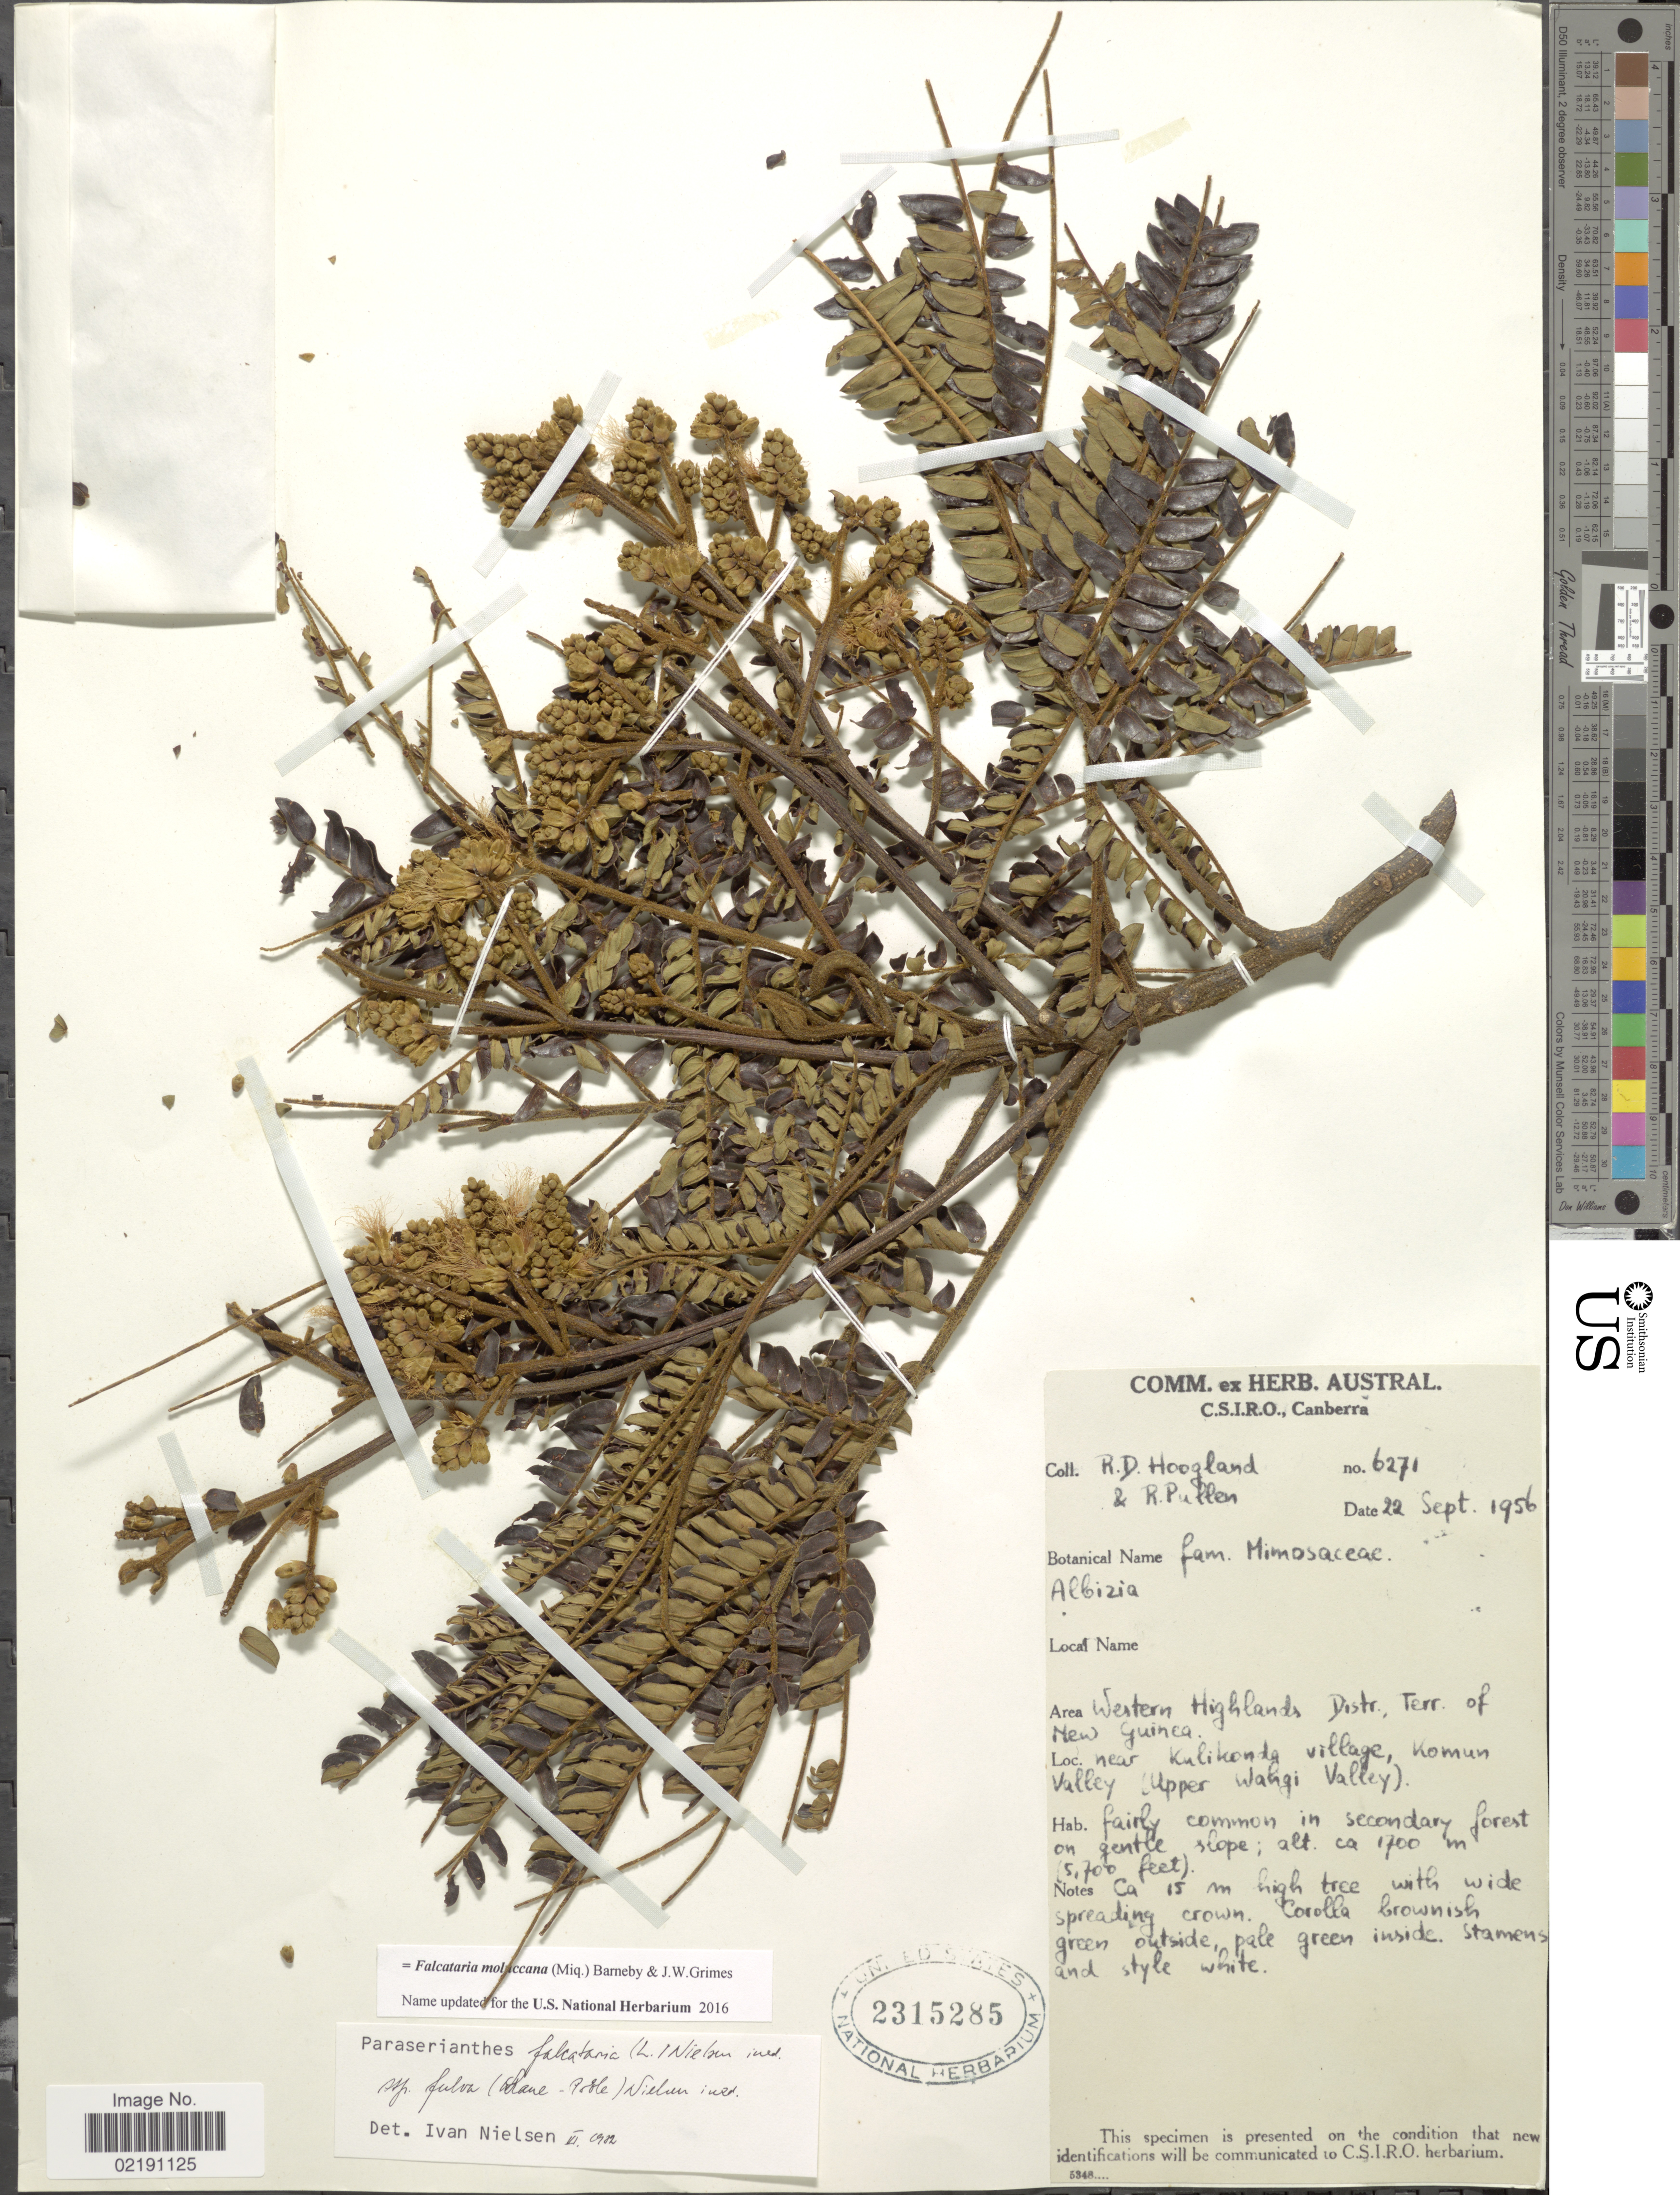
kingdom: Plantae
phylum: Tracheophyta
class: Magnoliopsida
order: Fabales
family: Fabaceae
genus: Falcataria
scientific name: Falcataria moluccana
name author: (Miq.) Barneby & Grimes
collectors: R. D. Hoogland & R. Pullen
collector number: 6271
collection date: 1956-09-22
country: Papua New Guinea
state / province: Western Highlands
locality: Western Highlands Distr., Terr. of New Guinea. Near Kulikonda village, Komun Valley (Upper Wahgi Valley)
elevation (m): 1700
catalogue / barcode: US 2315285